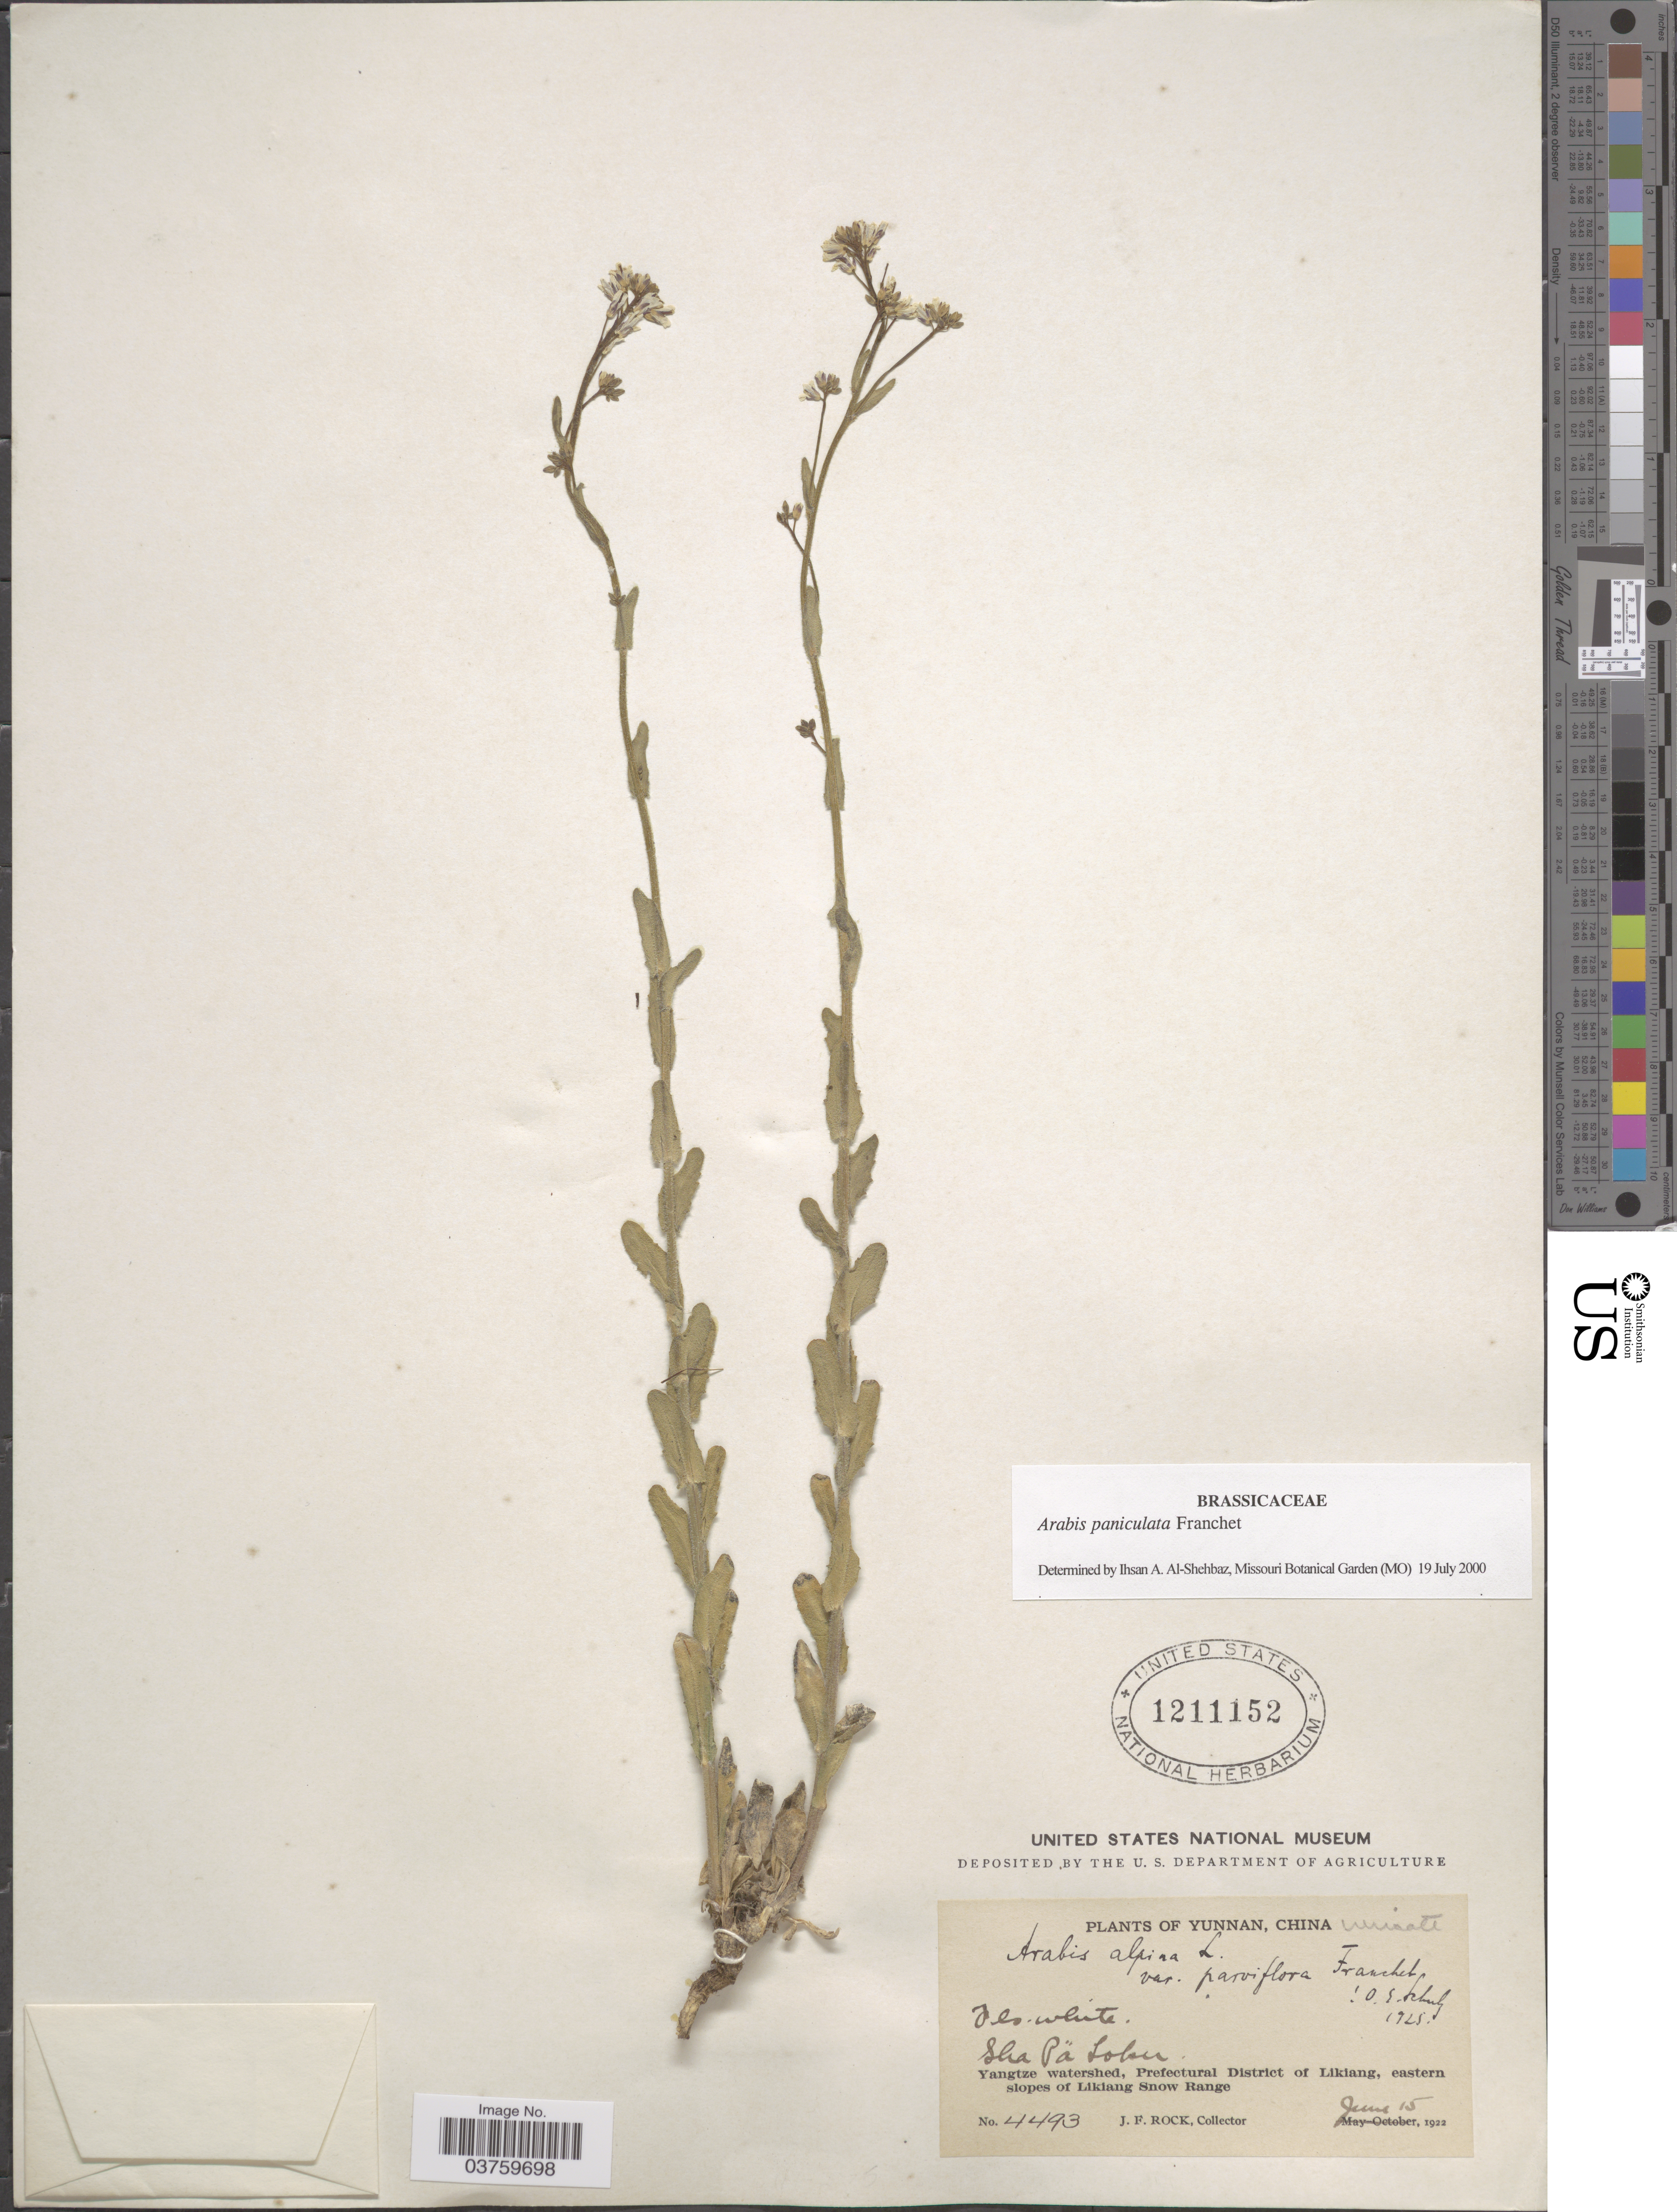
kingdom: Plantae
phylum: Tracheophyta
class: Magnoliopsida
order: Brassicales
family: Brassicaceae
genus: Arabis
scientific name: Arabis paniculata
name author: Franch.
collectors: J. Rock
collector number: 4493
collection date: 1922-06-15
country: China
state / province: Yunnan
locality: Sha Pä Loher. Yangtze watershed, Prefectural District of Likiang, eastern slopes of Likiang Snow Range.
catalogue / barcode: US 1211152